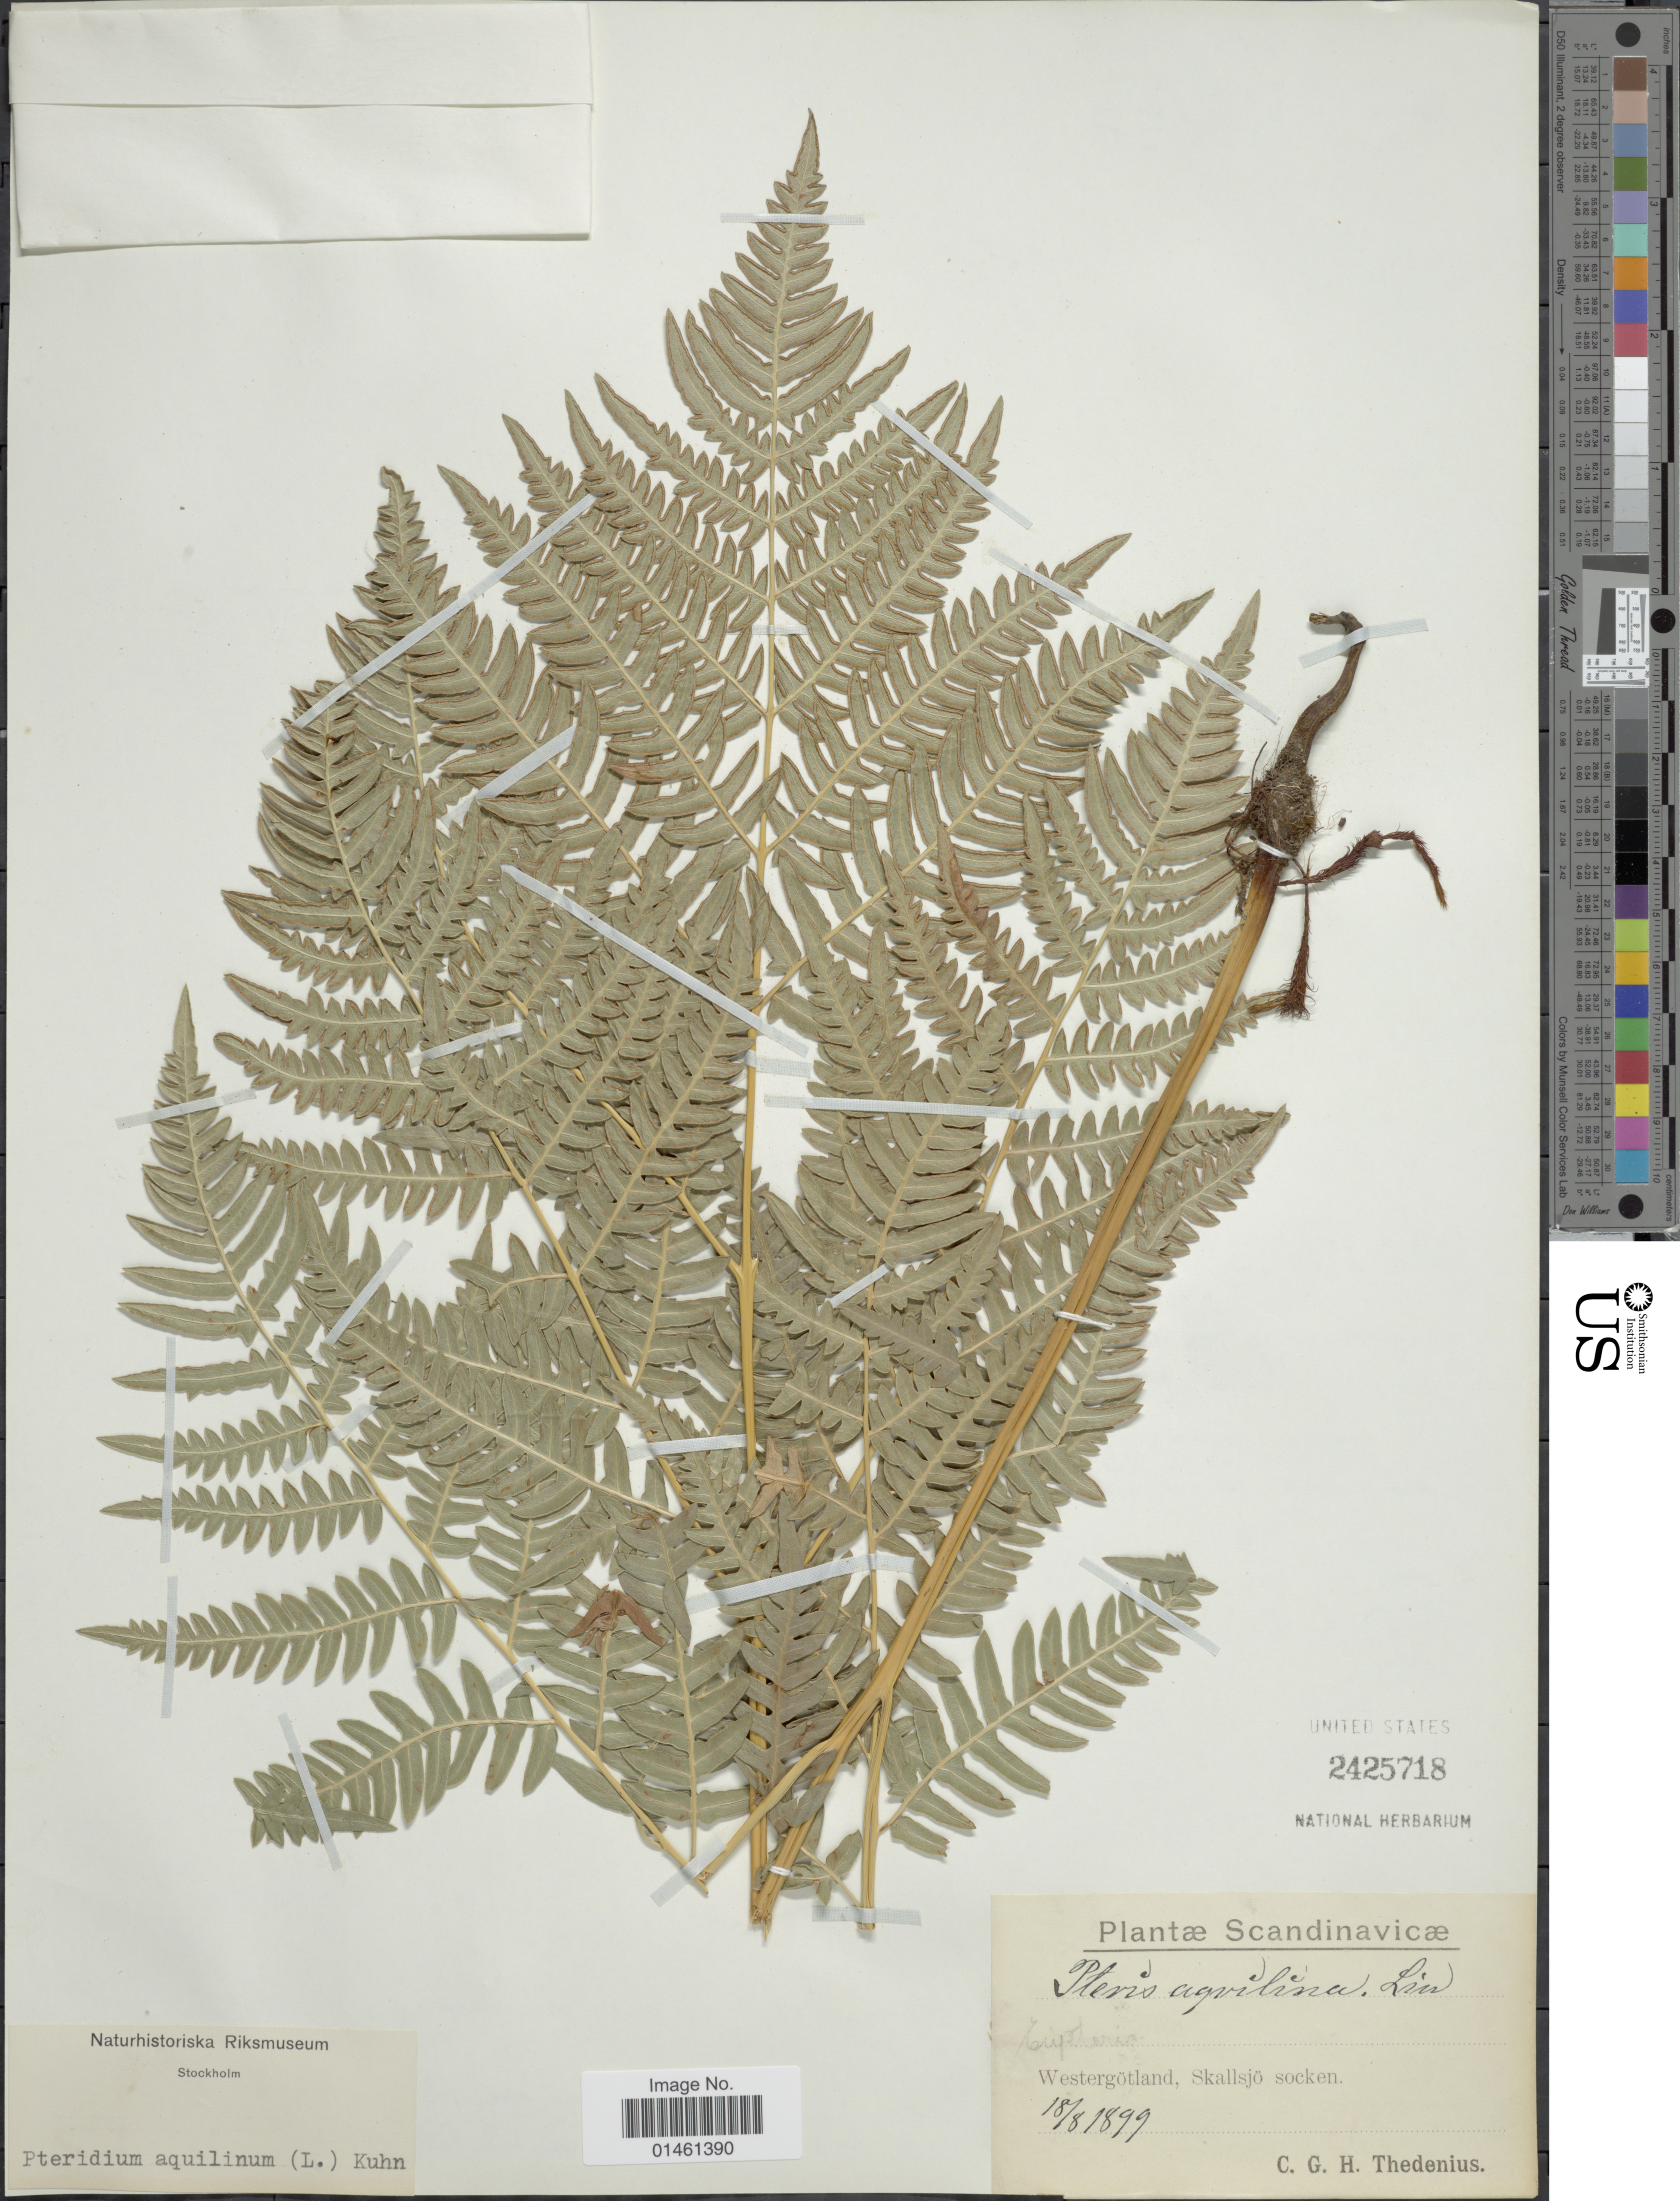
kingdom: Plantae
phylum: Tracheophyta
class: Polypodiopsida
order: Polypodiales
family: Dennstaedtiaceae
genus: Pteridium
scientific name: Pteridium aquilinum var. typicum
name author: R.M. Tryon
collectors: C. Thedenius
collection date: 1899-08-18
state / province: Västra Götaland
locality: Scandinavicae, Westergötland, Skallsjo socken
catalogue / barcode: US 2425718